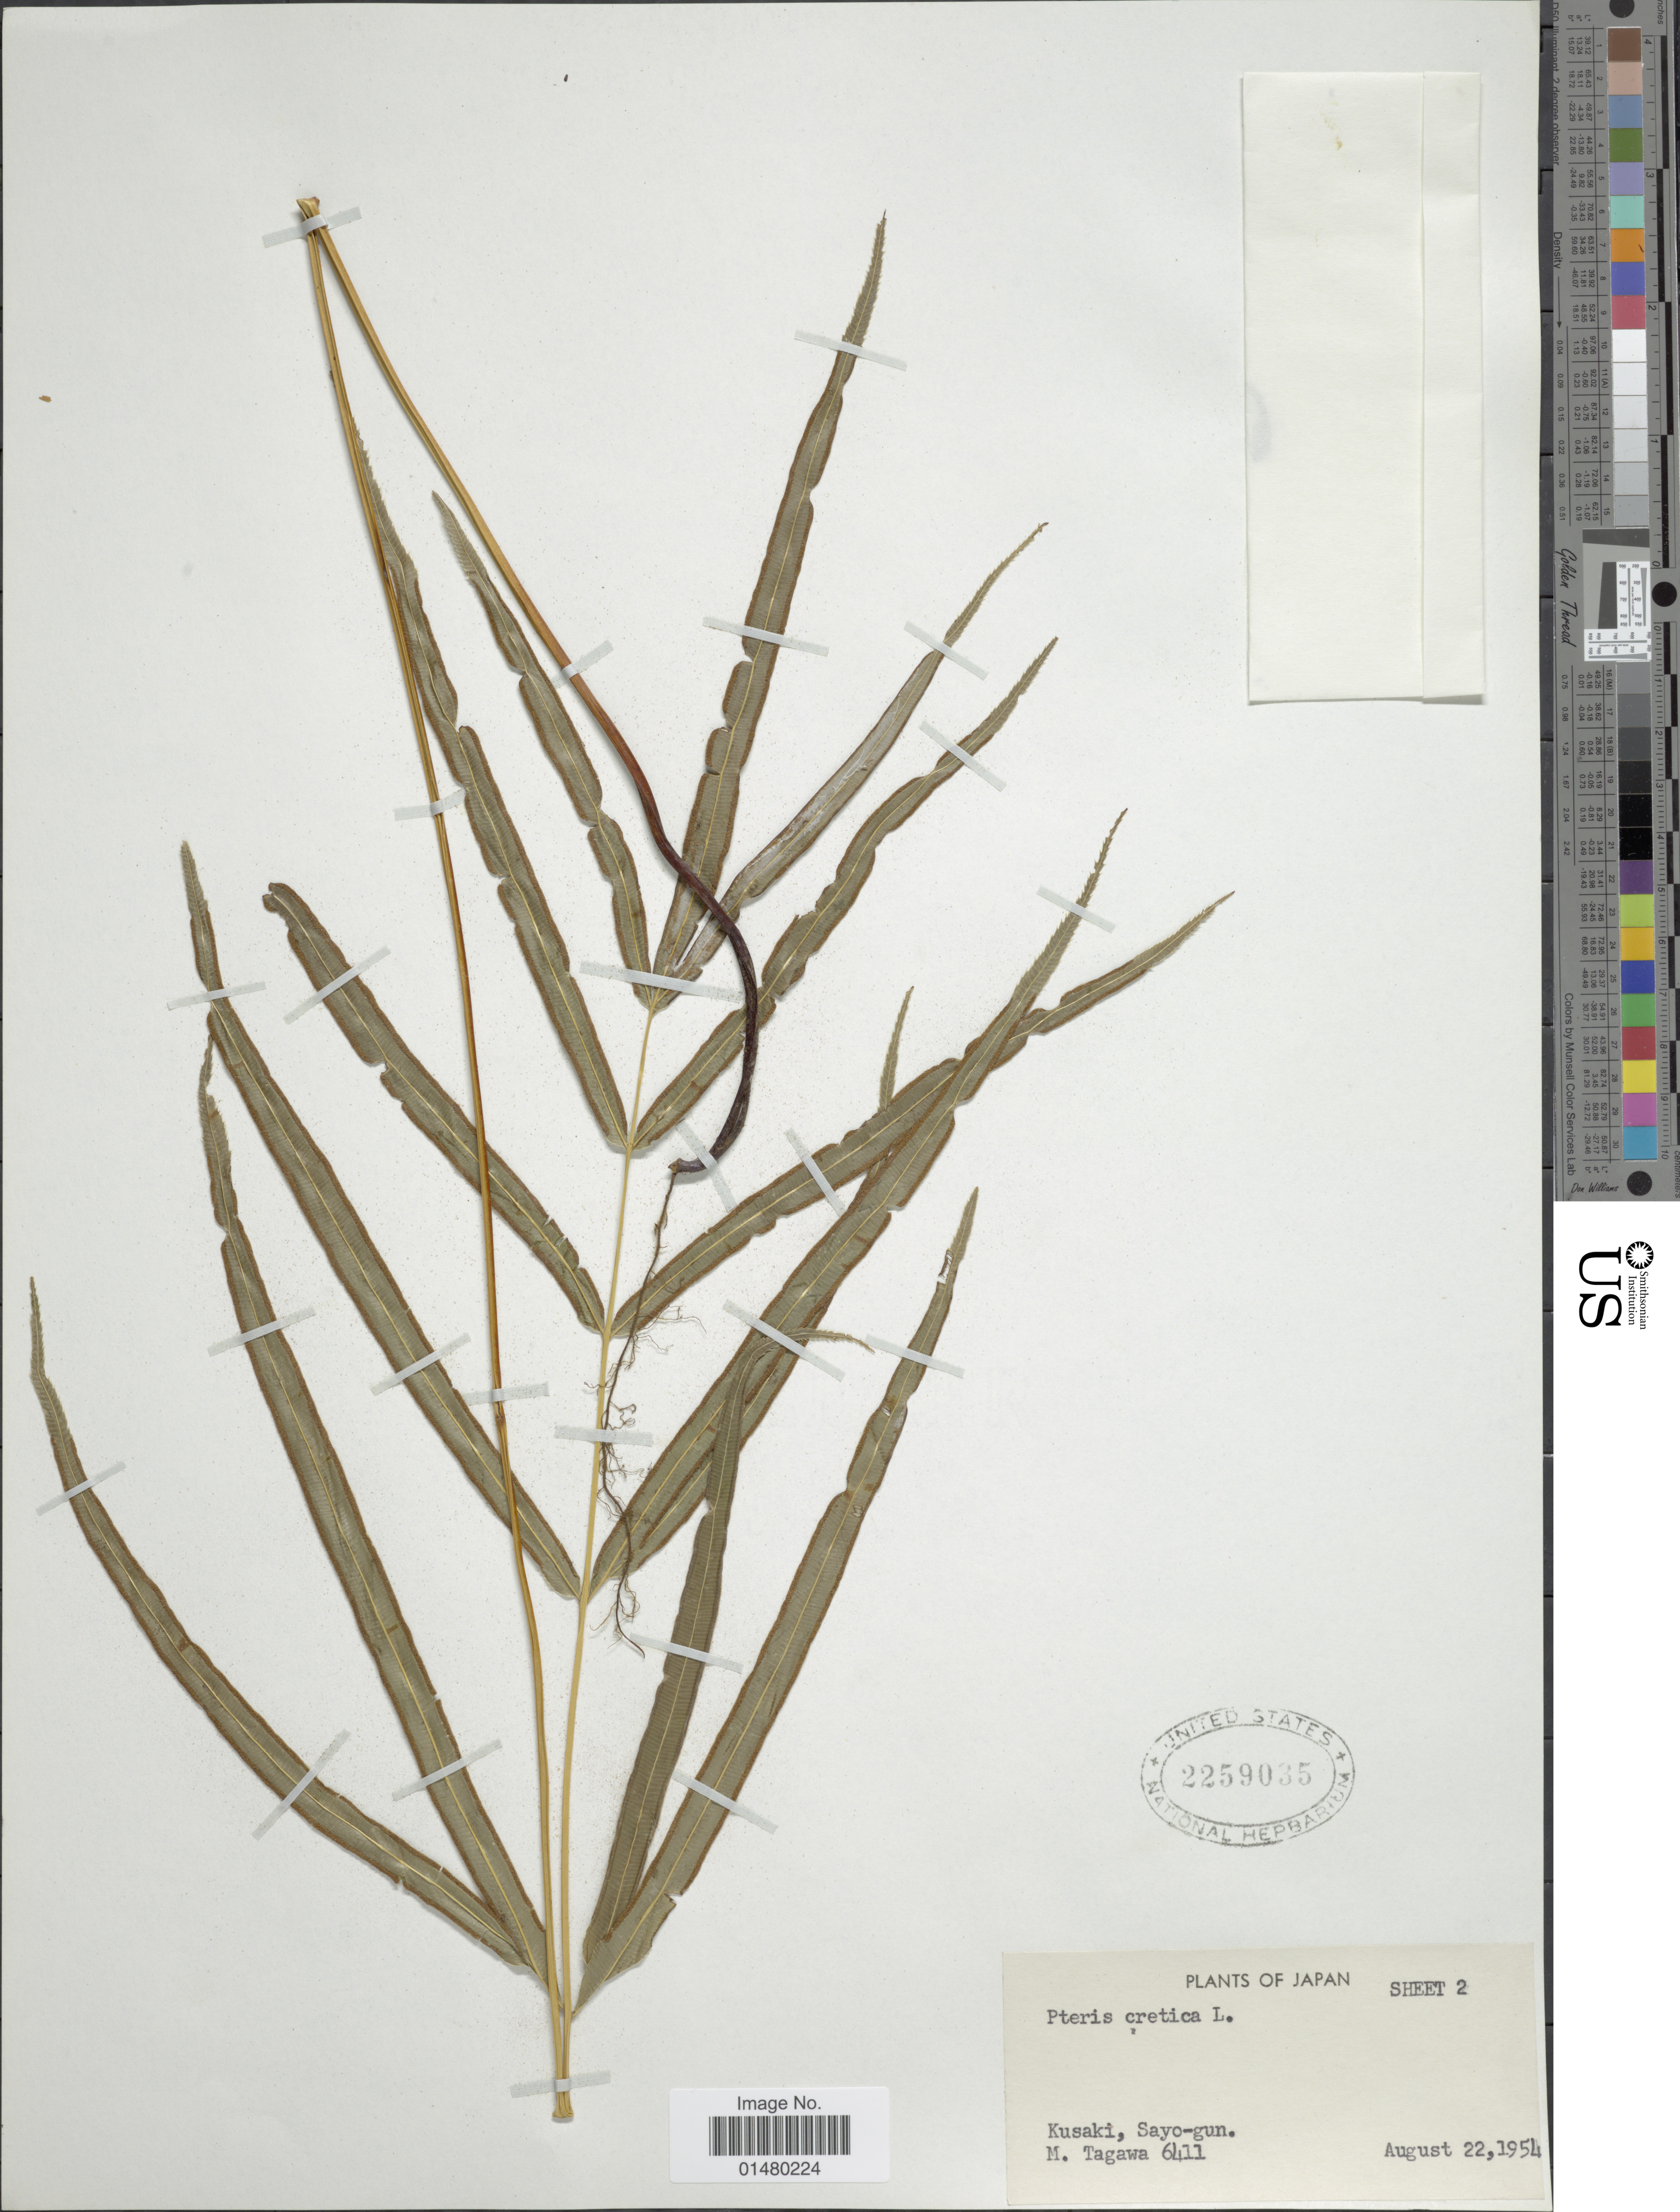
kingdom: Plantae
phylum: Tracheophyta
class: Polypodiopsida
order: Polypodiales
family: Pteridaceae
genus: Pteris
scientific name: Pteris cretica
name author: L.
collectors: M. Tagawa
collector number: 6411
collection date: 1954-08-22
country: Japan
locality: Kusaki, Sayo-gun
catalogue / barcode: US 2259035